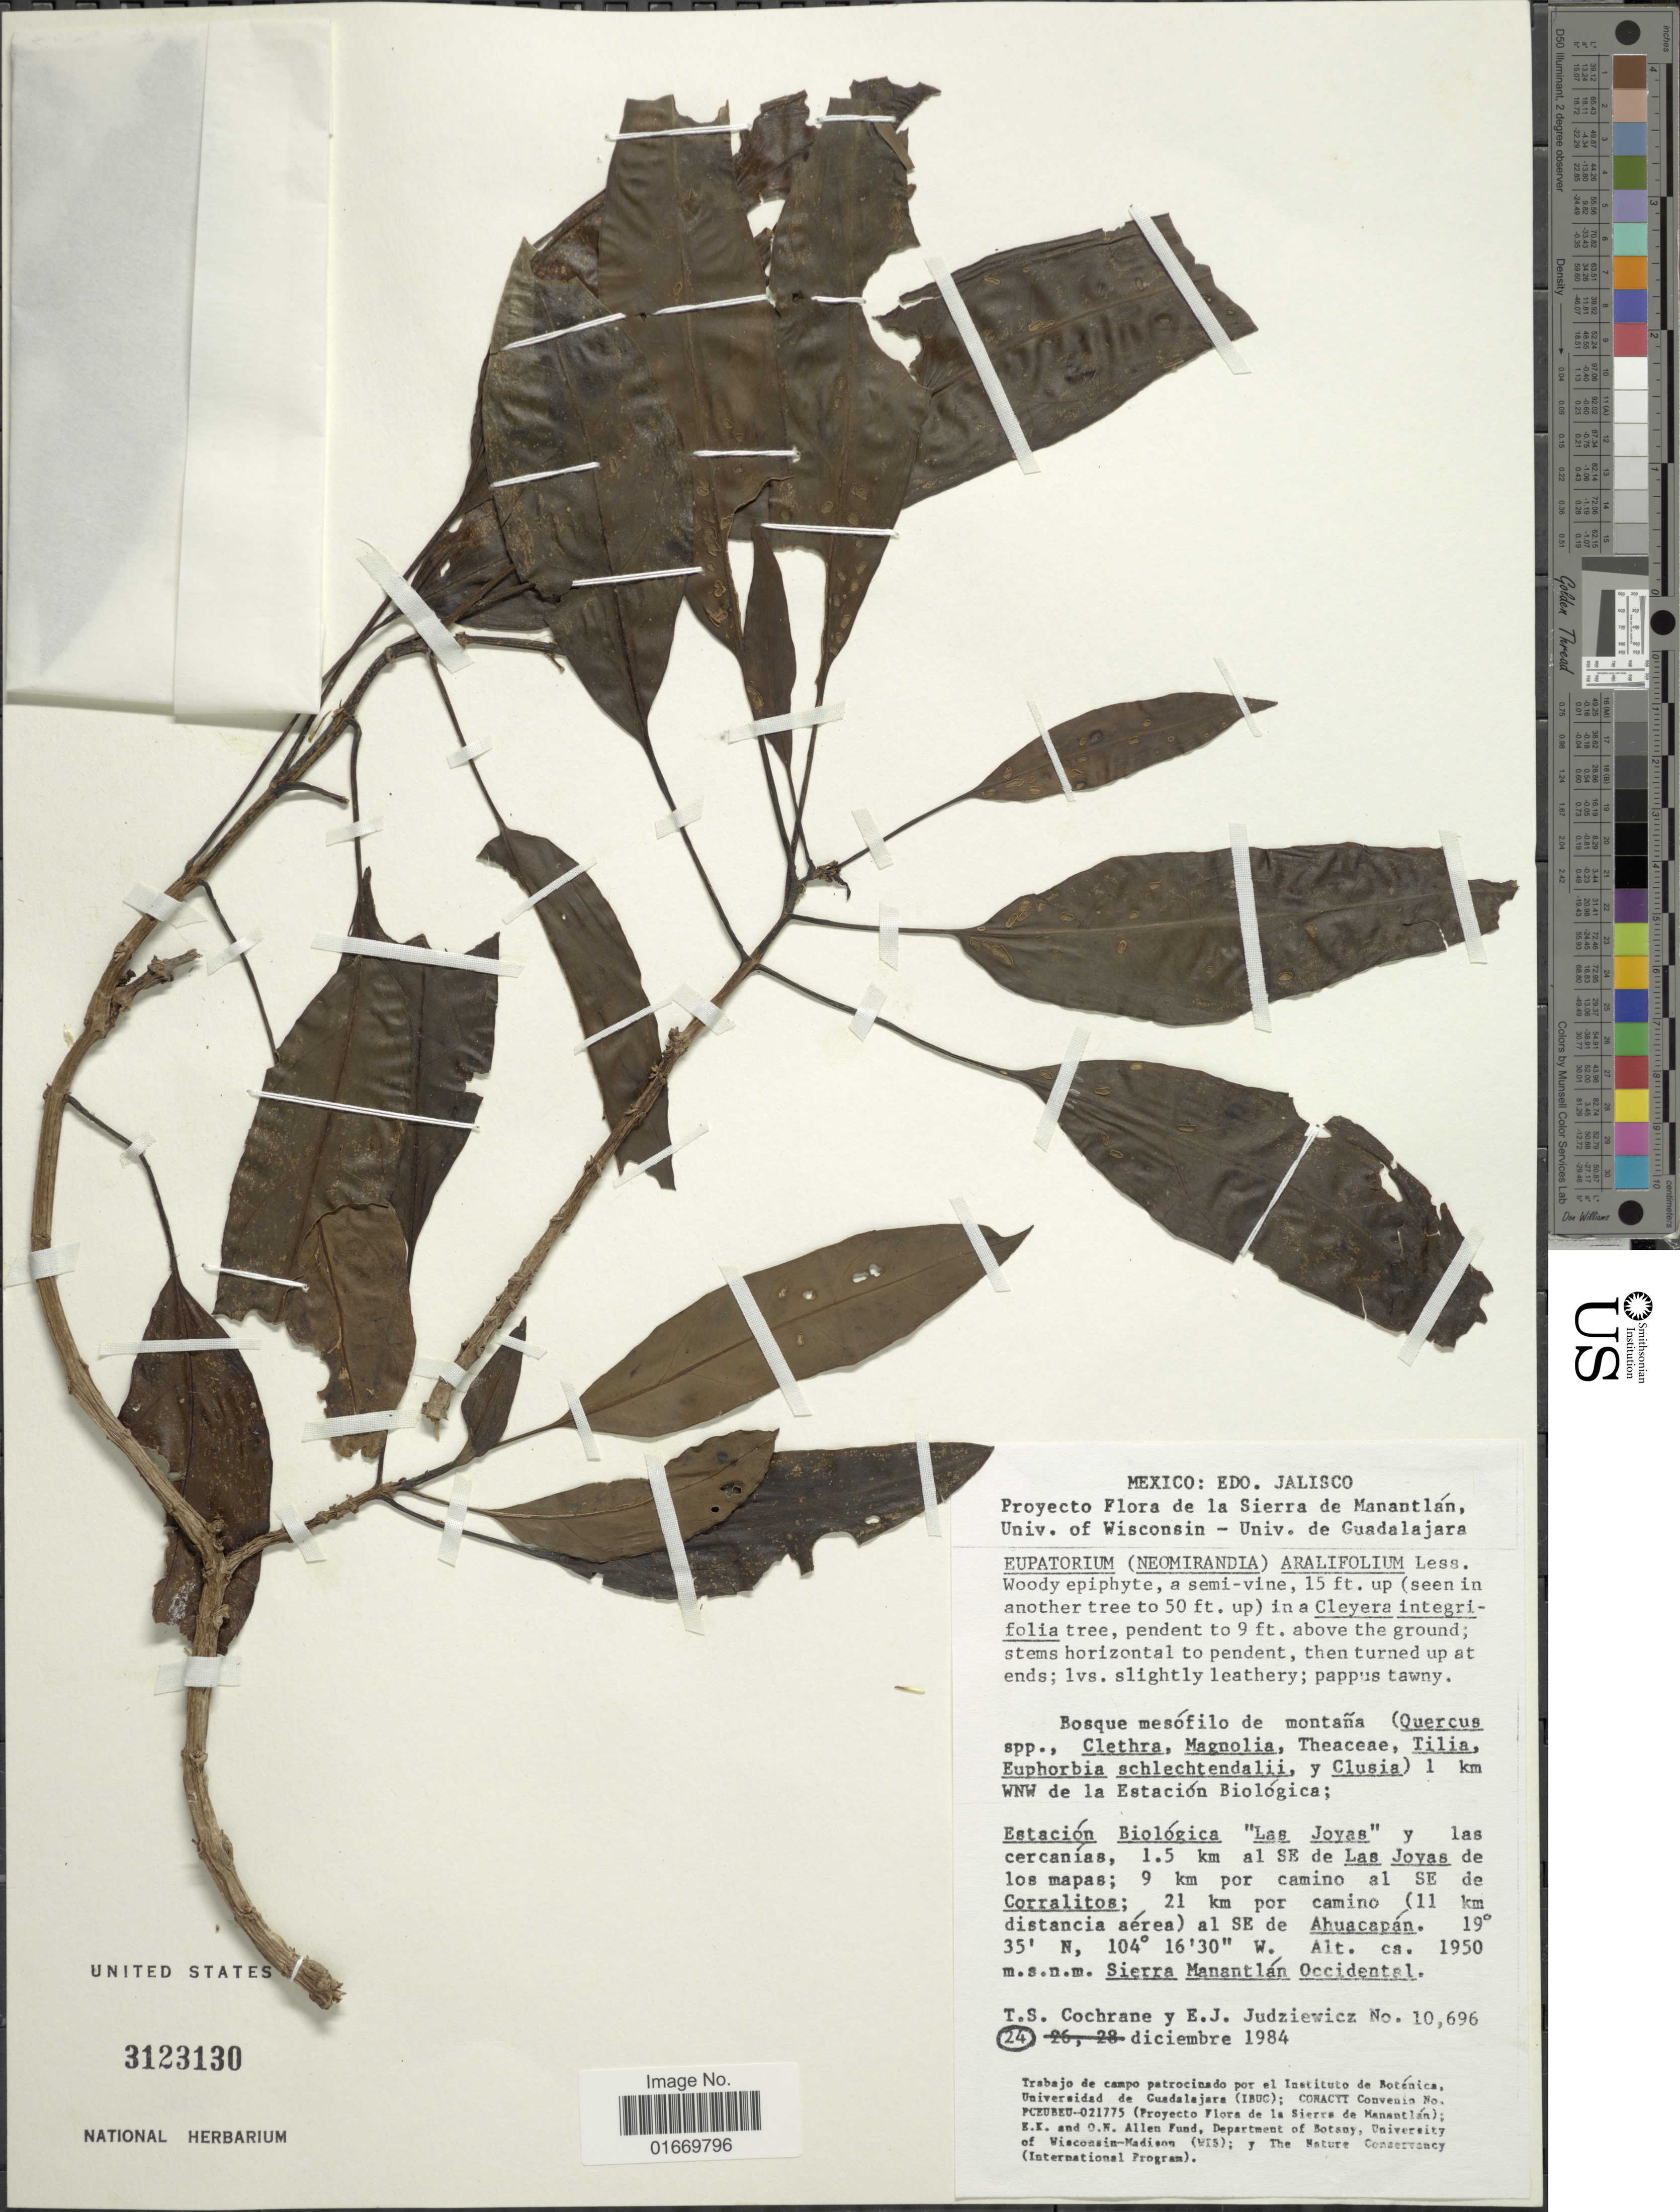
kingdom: Plantae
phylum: Tracheophyta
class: Magnoliopsida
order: Asterales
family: Asteraceae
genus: Neomirandea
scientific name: Neomirandea araliaefolia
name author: (Less.) R.M. King & H. Rob.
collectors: T. S. Cochrane & E. J. Judziewicz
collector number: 10696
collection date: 1984-12-24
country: Mexico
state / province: Jalisco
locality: Estacion Biologica Las Joyas y las cercanias, 1.5 km al SE de Las Joyas de los mapas, 9 km por camino al SE de Corralitos, 21 km por camino (11 km distancia aerea) al SE de Ahuacapan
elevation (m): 1950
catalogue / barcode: US 3123130